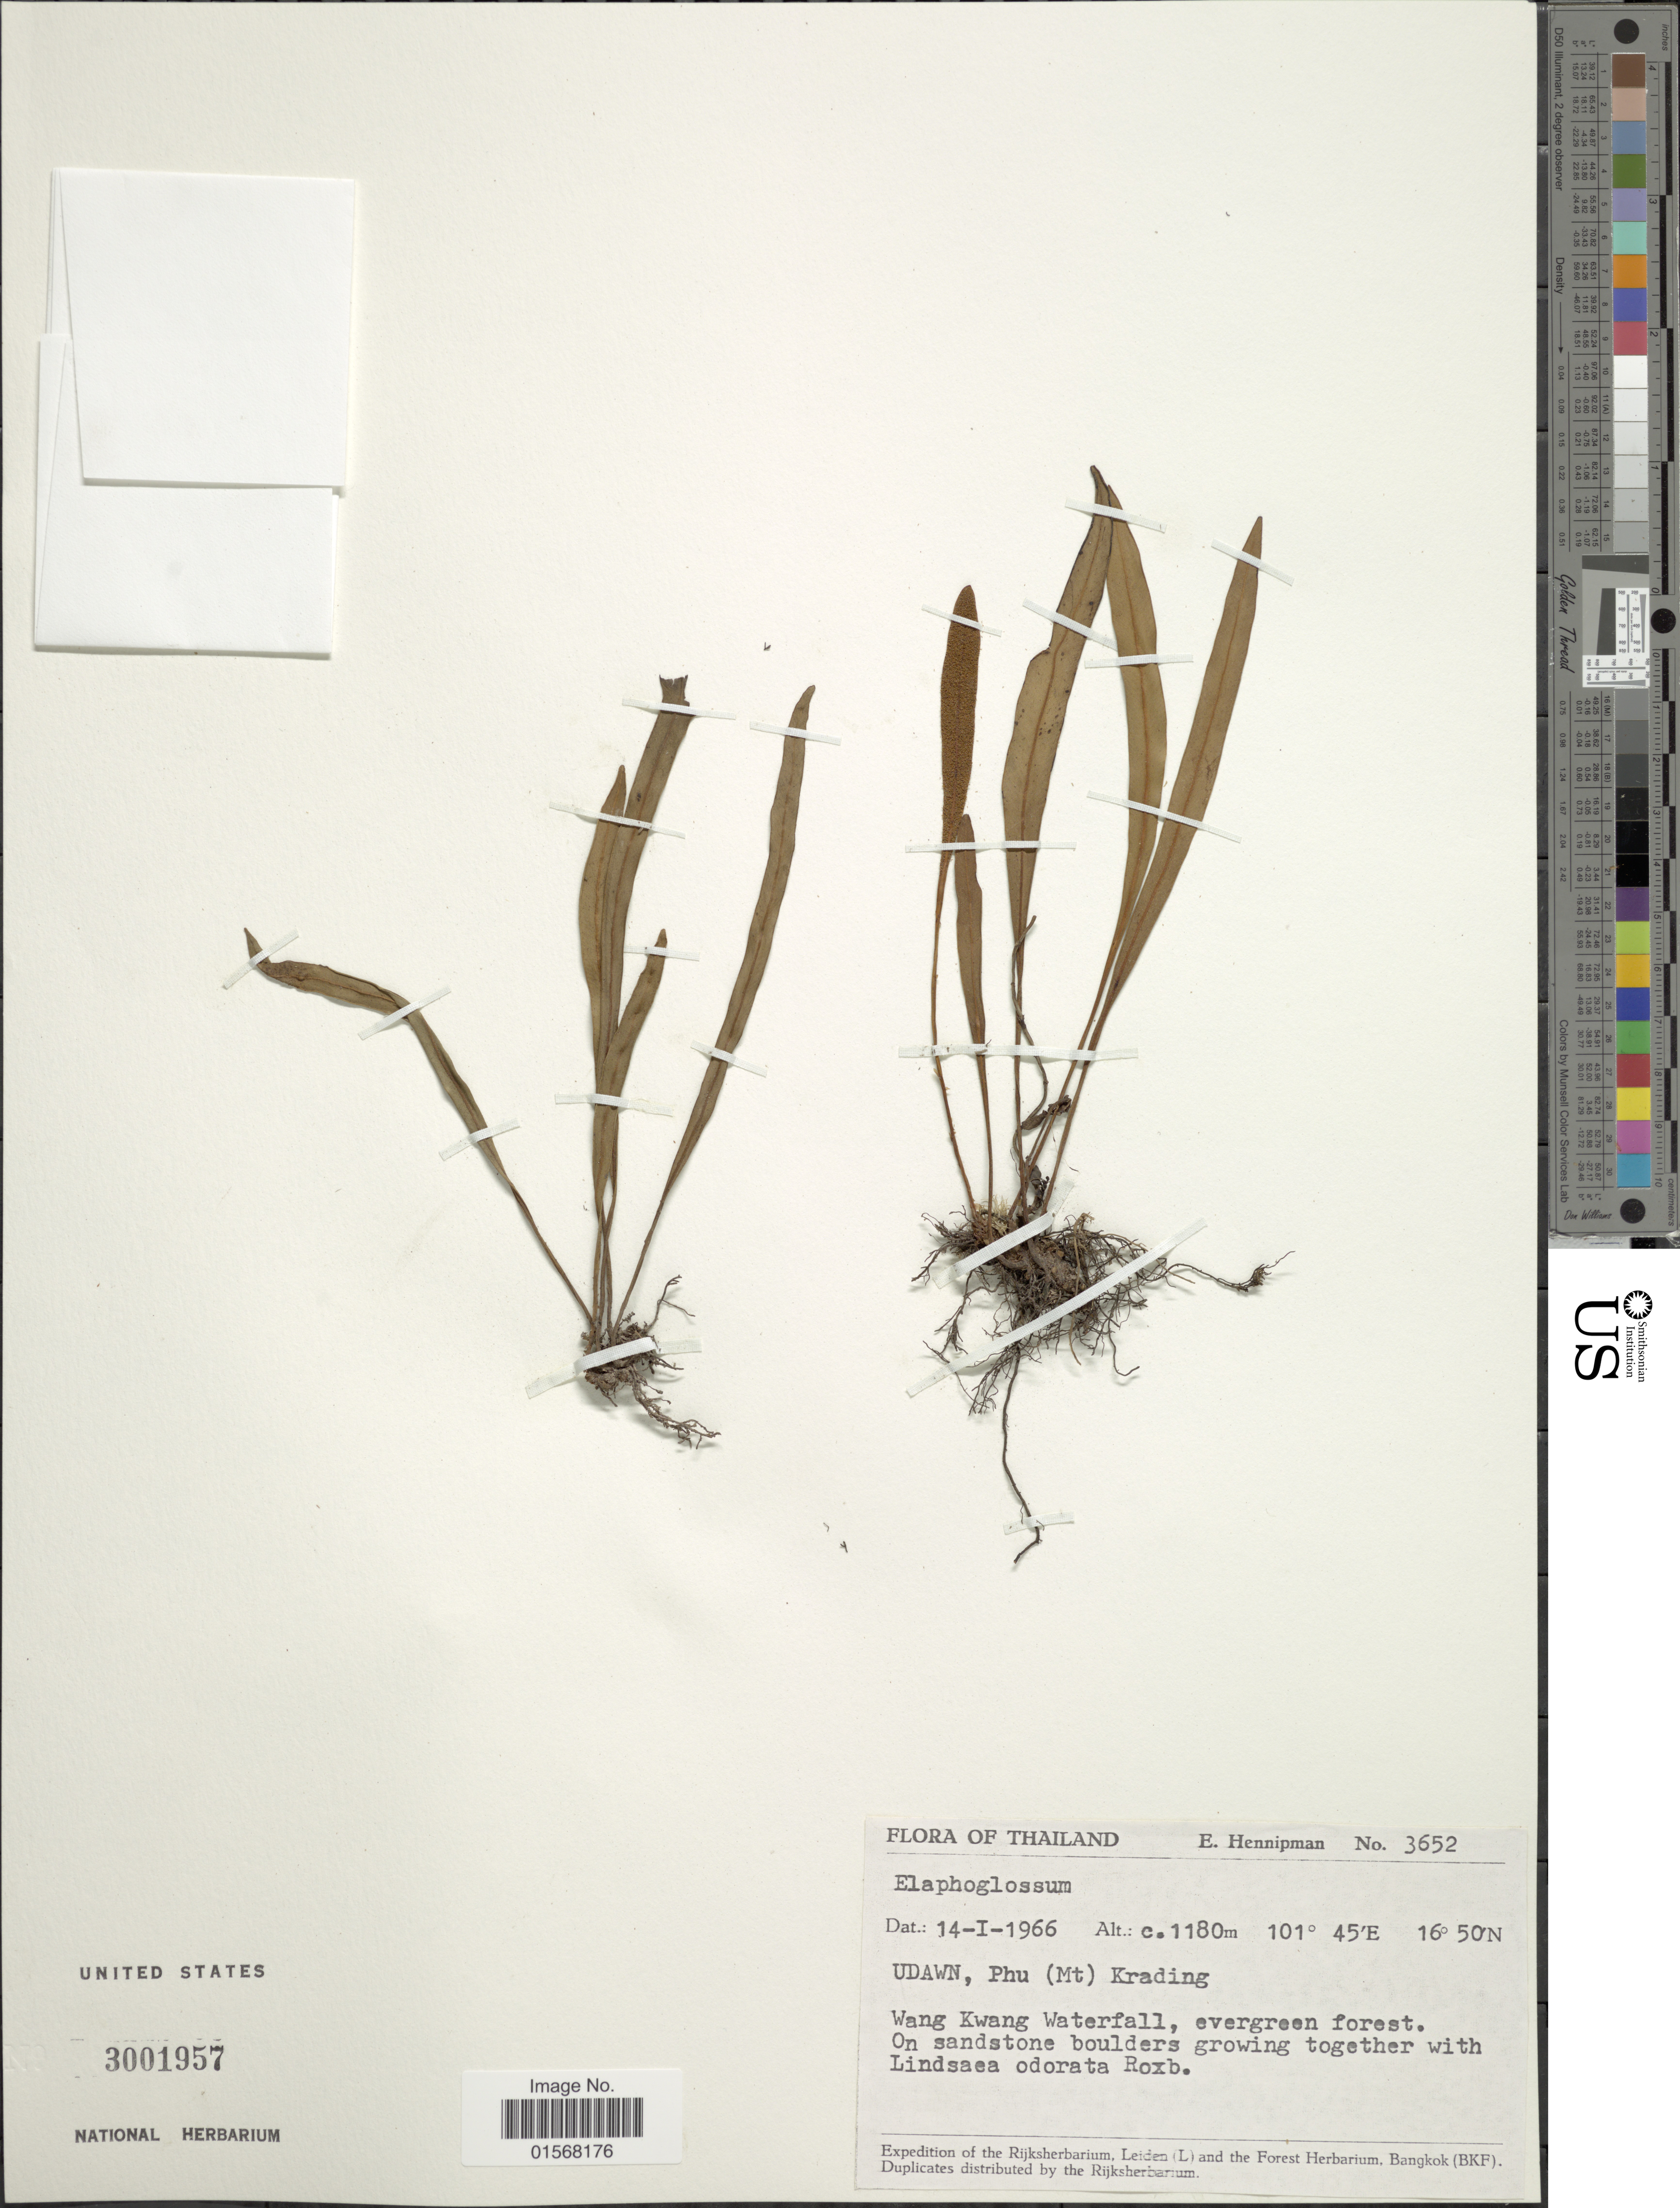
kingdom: Plantae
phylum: Tracheophyta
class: Polypodiopsida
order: Polypodiales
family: Dryopteridaceae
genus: Elaphoglossum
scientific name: Elaphoglossum sp.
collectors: E. Hennipman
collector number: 3652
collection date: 1966-01-14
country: Thailand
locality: Udawn, Phu (Mt) Krading, Wang Kwang Waterfall, evergreen forest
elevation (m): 1180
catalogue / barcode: US 3001957